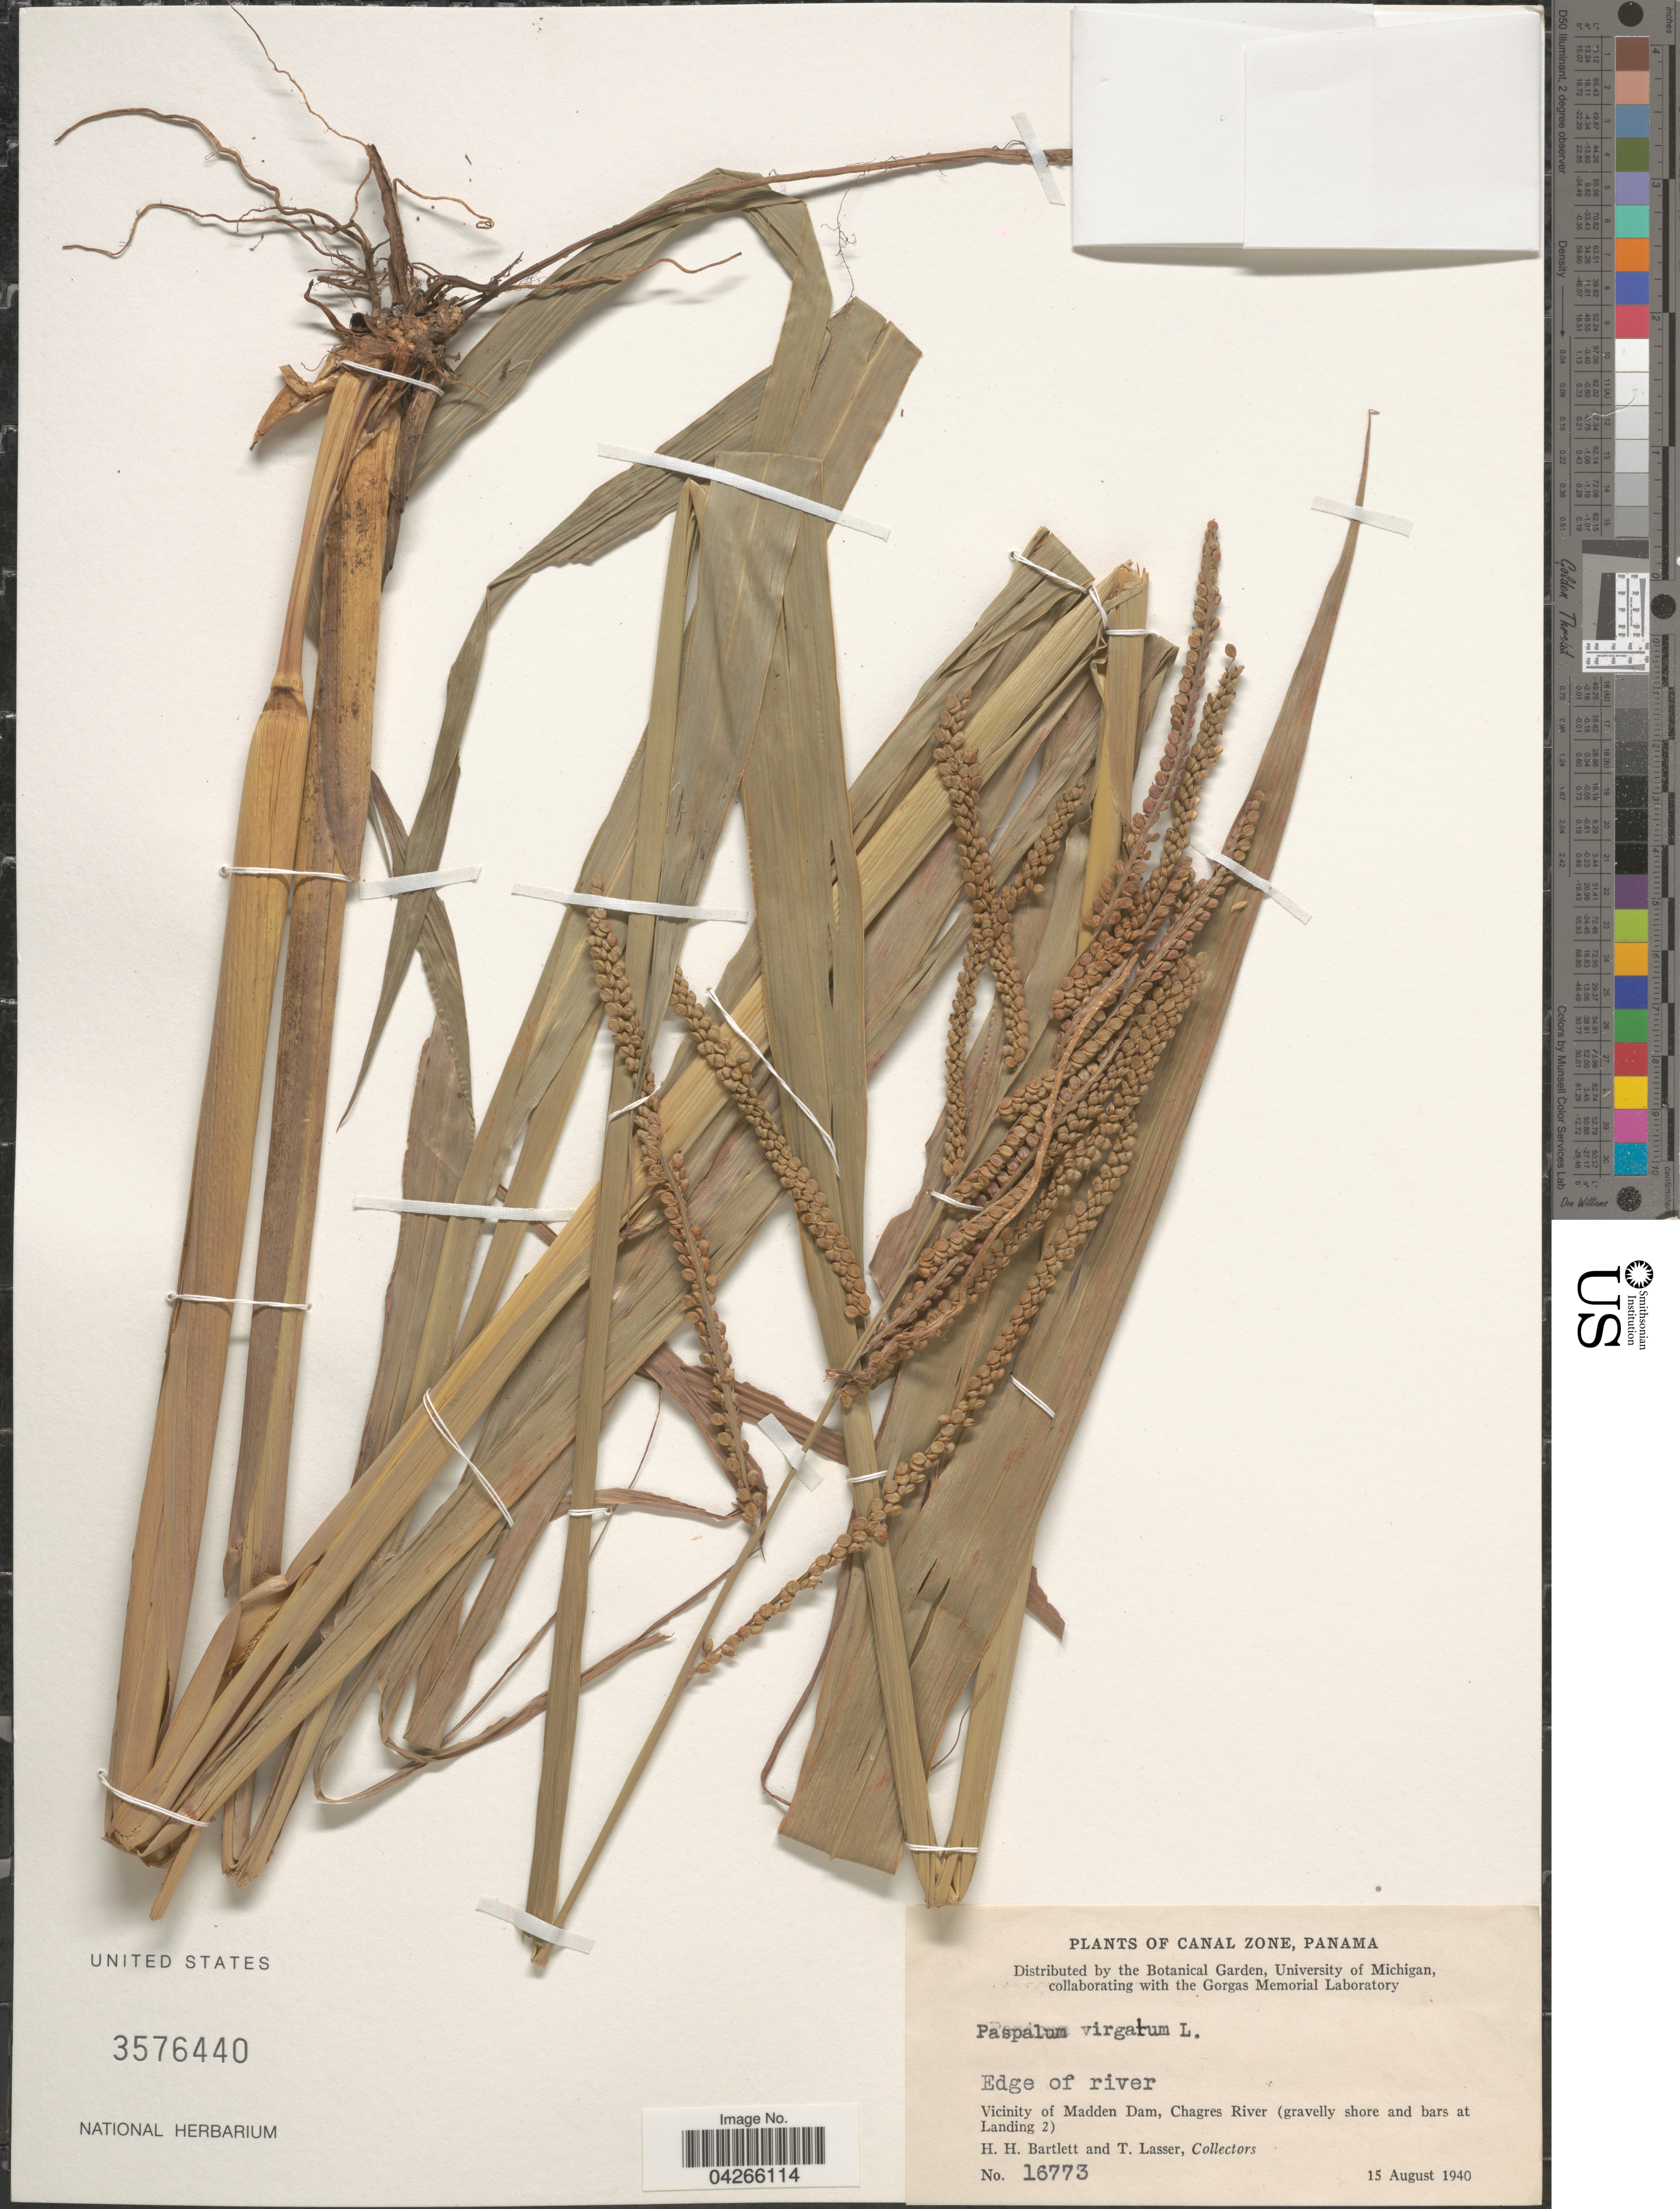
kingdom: Plantae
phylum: Tracheophyta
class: Liliopsida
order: Poales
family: Poaceae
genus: Paspalum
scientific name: Paspalum virgatum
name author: L.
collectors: H. H. Bartlett & T. Lasser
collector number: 16773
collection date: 1940-08-15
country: Panama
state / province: Colón / Panamá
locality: Canal Zone. Vicinity of Madden Dam, Chagres River (gravelly shore and bars at Landing 2).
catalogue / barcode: US 3576440